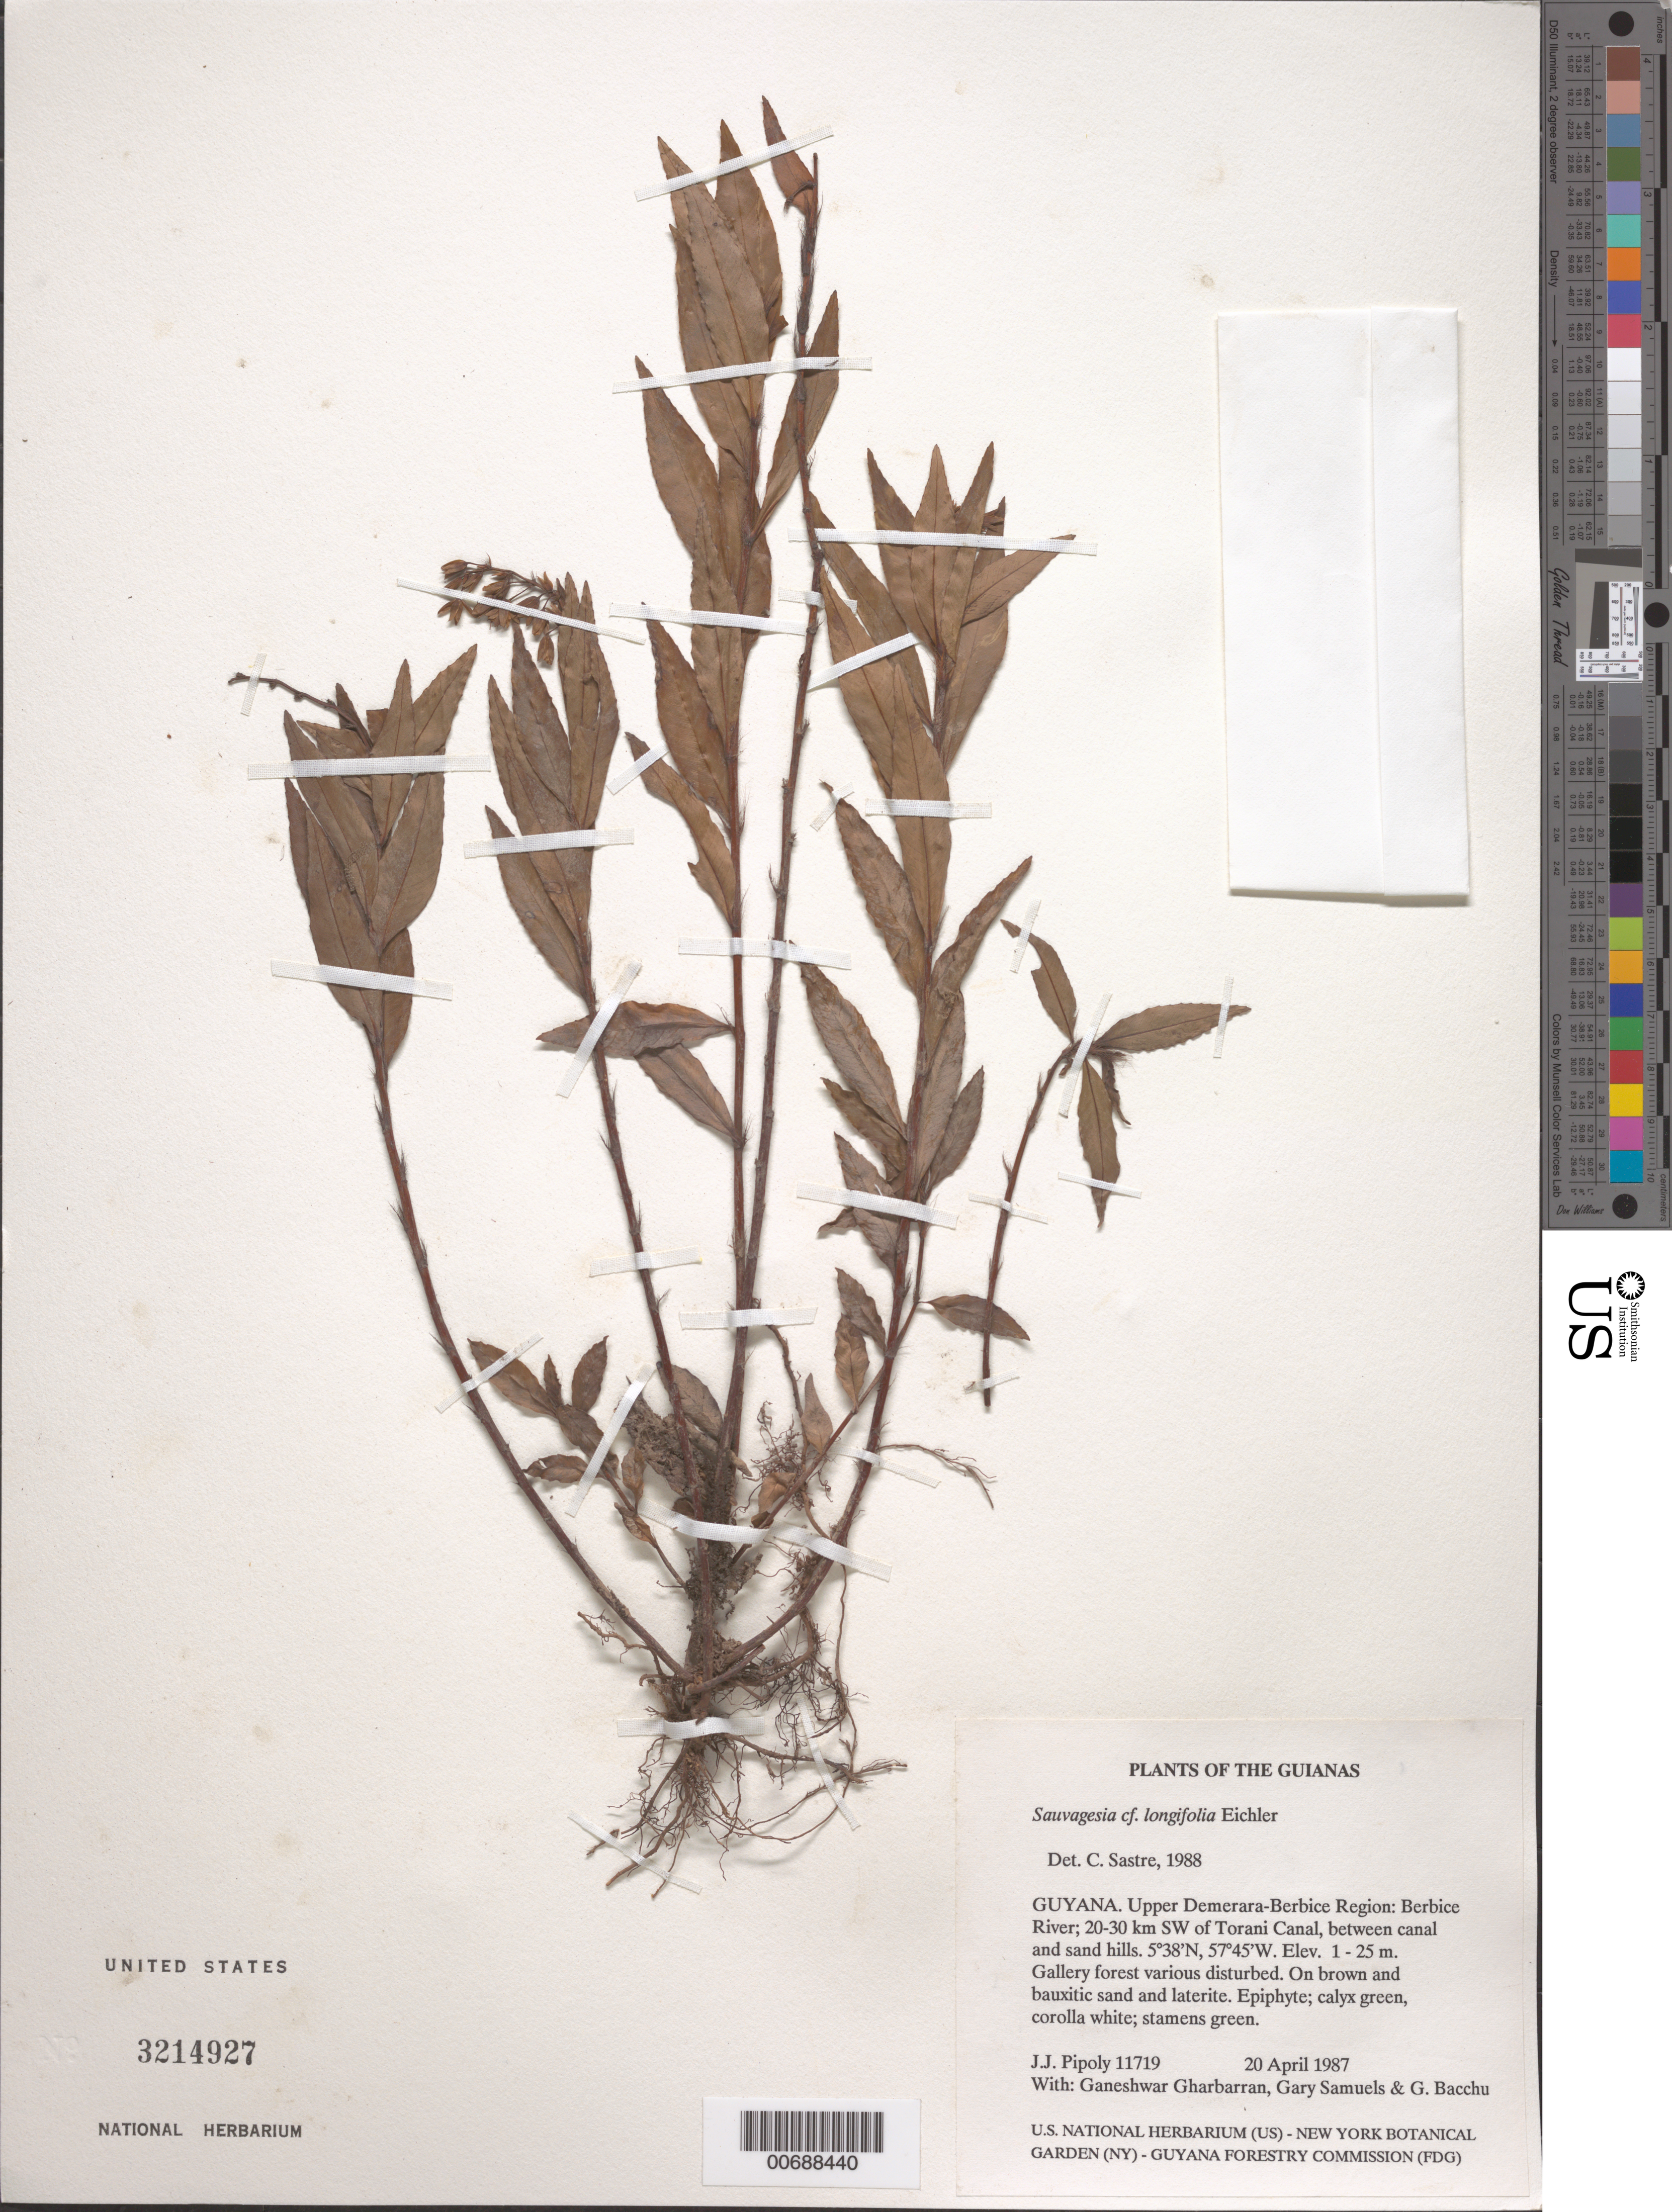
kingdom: Plantae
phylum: Tracheophyta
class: Magnoliopsida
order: Malpighiales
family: Ochnaceae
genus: Sauvagesia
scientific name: Sauvagesia longifolia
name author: Eichler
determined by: Sastre, C. H. L.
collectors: J. J. Pipoly, G. Gharbarran, G. Samuels & G. Bacchus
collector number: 11719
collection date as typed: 20 April 1987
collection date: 1987-04-20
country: Guyana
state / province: U. Demerara-Berbice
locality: Berbice River; 20-30 km SW of Torani Canal, between canal and sand hills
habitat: Gallery forest various disturbed. On brown and bauxitic sand and laterite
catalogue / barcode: US 3214927